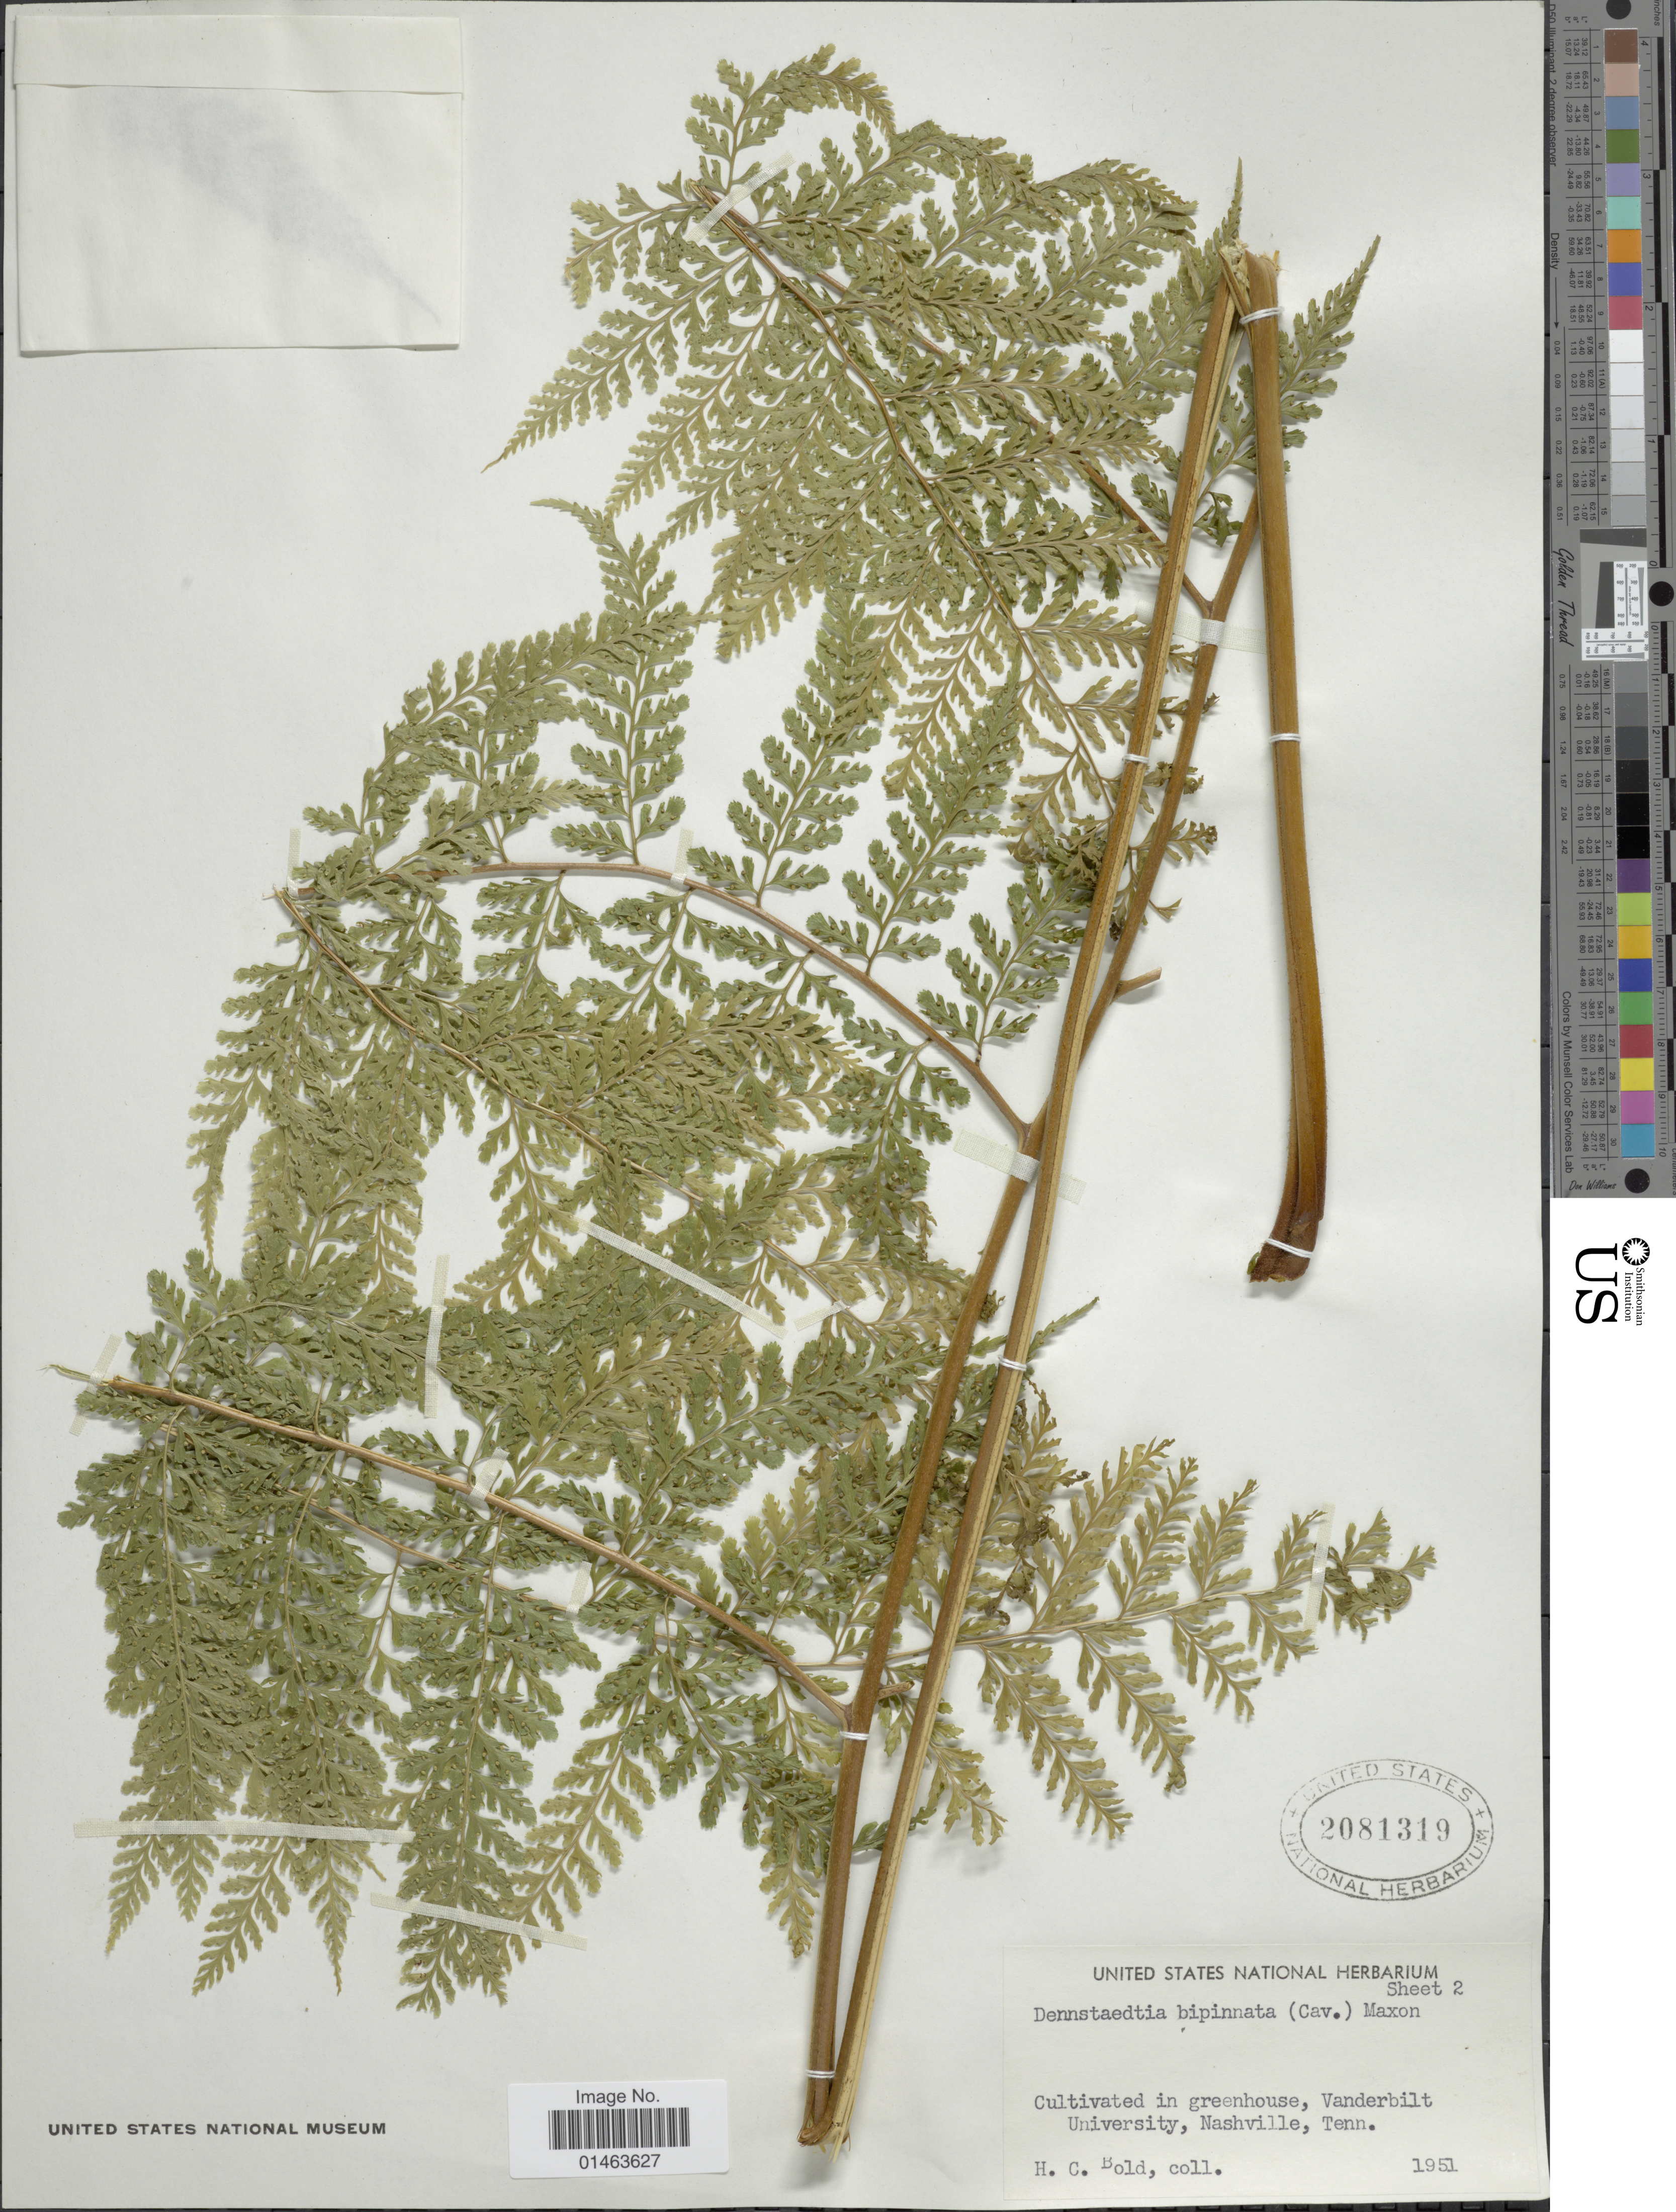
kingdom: Plantae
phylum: Tracheophyta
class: Polypodiopsida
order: Polypodiales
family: Dennstaedtiaceae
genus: Dennstaedtia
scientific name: Dennstaedtia bipinnata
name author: (Cav.) Maxon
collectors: H. Bold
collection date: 1951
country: United States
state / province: Tennessee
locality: Greenhouse, Vanderbilt University, Nashville.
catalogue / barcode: US 2081319